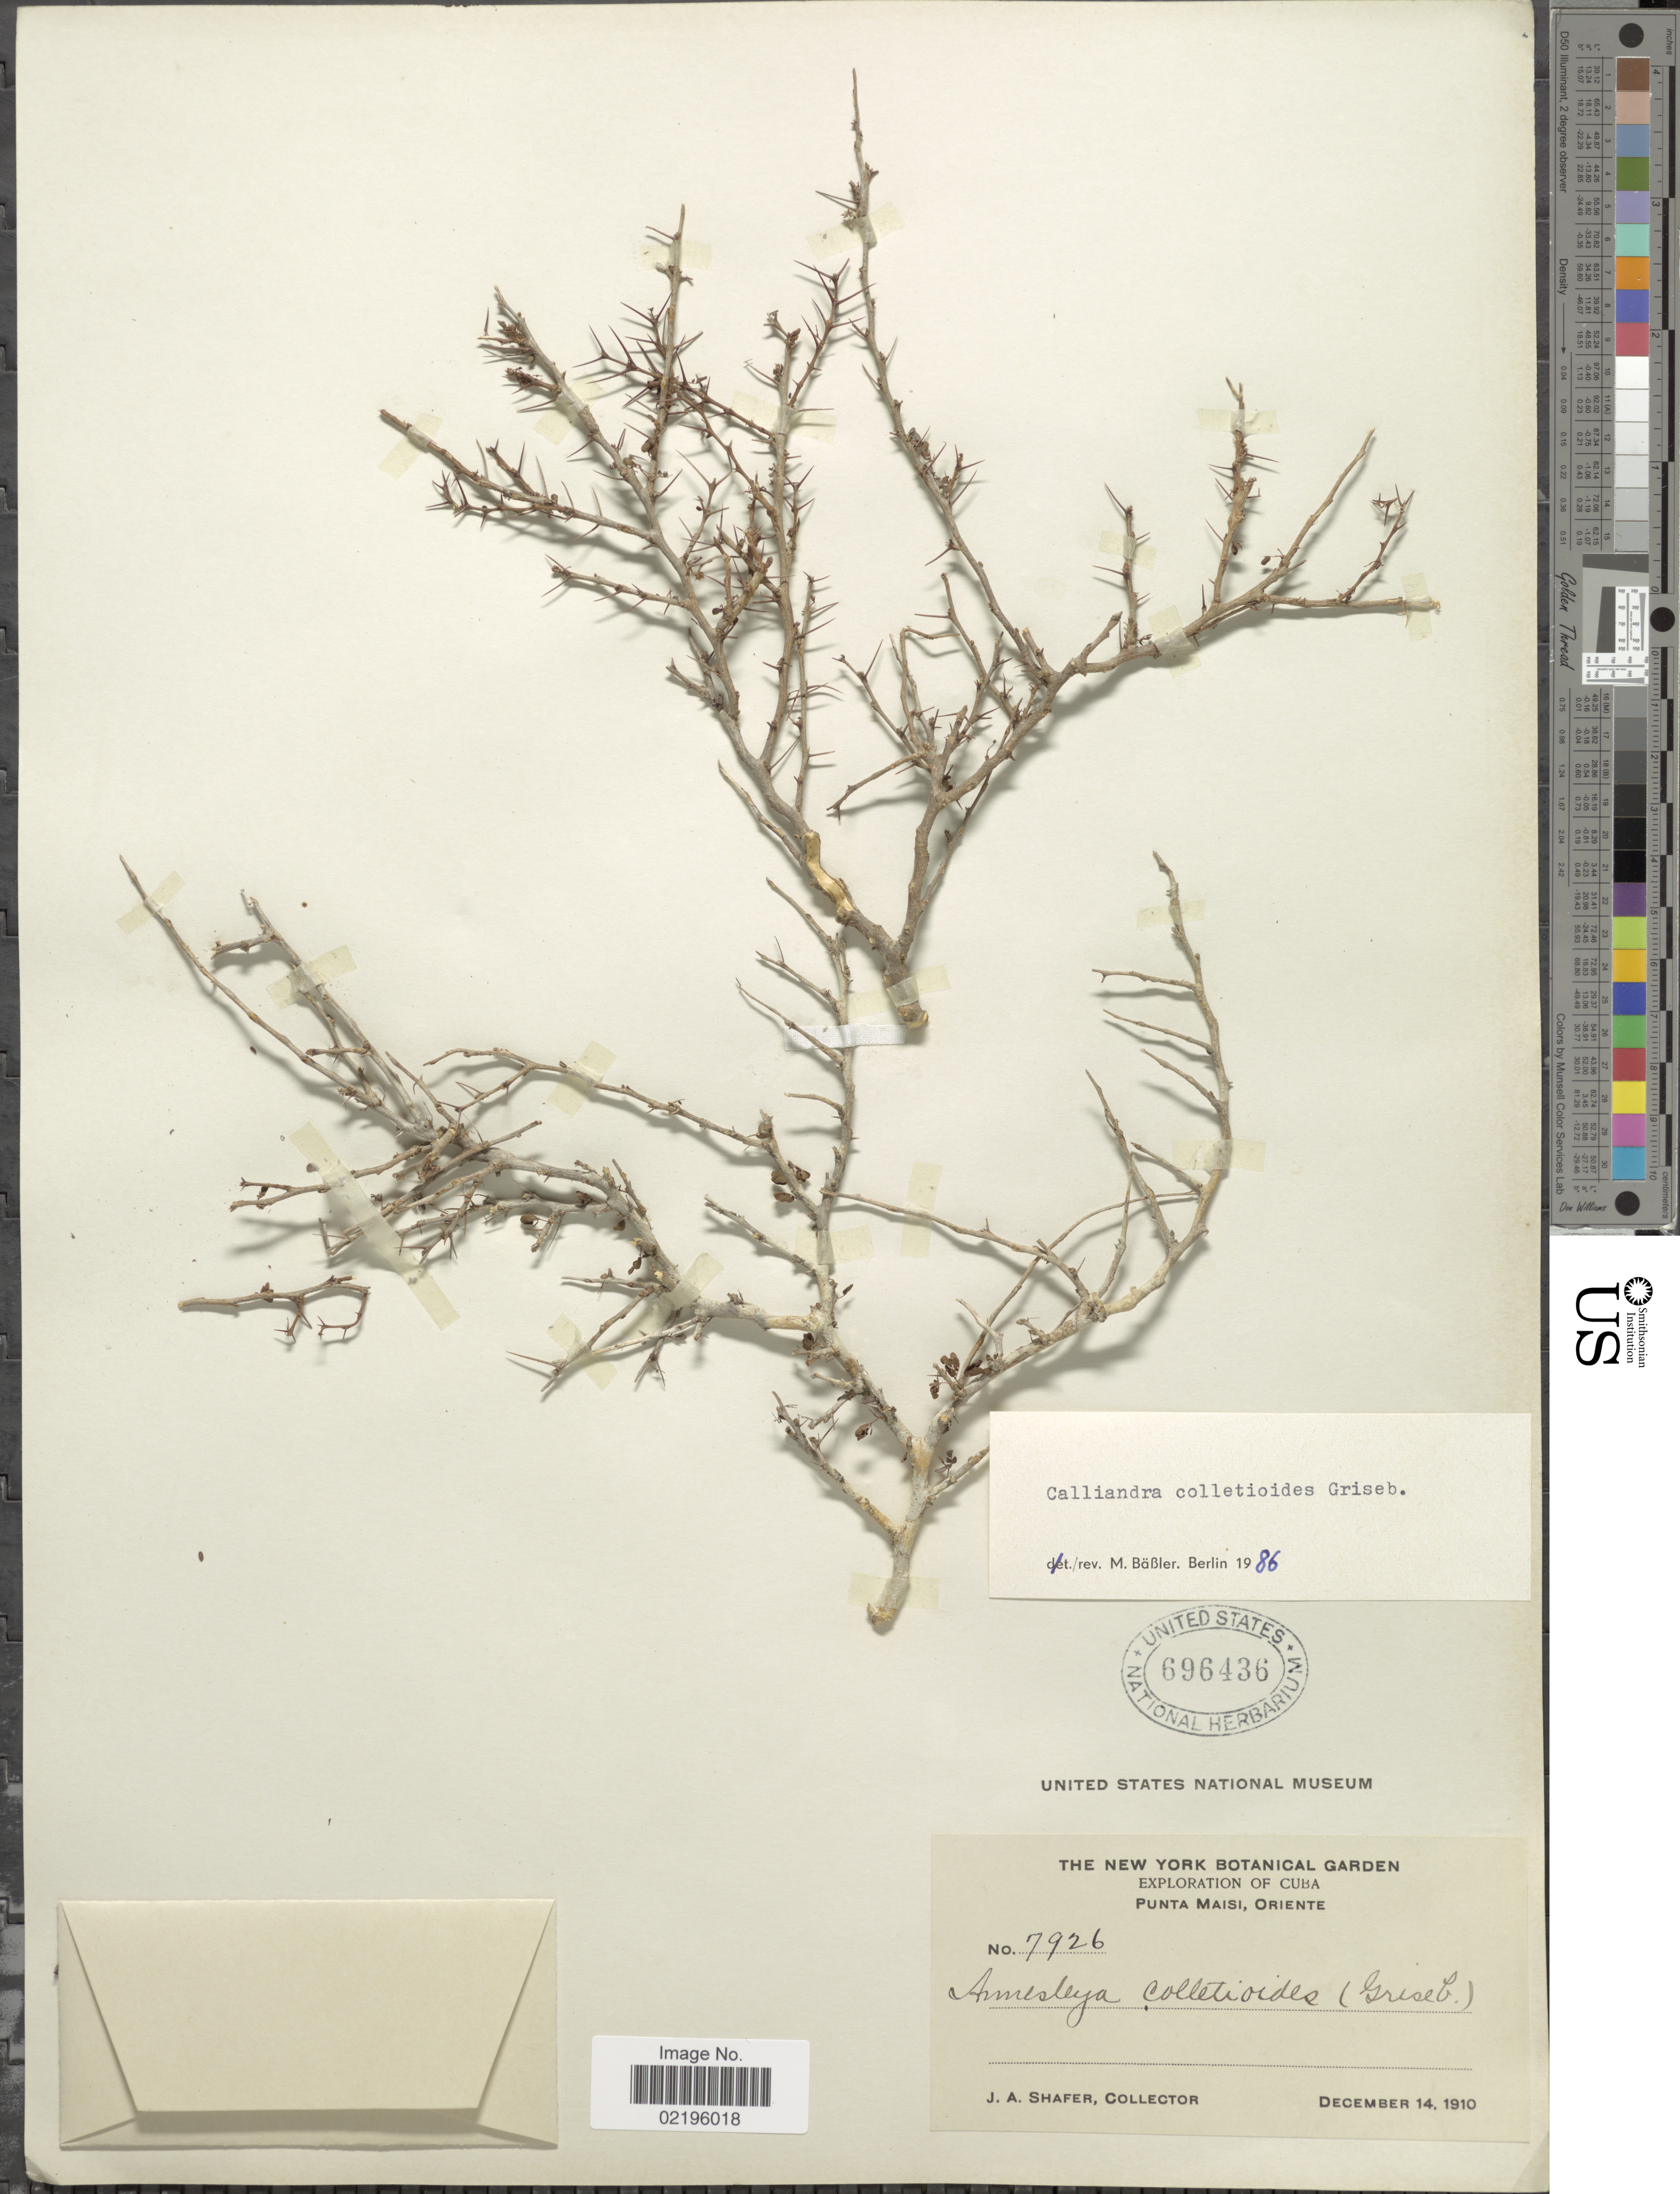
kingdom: Plantae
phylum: Tracheophyta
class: Magnoliopsida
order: Fabales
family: Fabaceae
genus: Calliandra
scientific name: Calliandra colletioides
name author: Griseb.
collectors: J. A. Shafer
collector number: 7926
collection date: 1910-12-14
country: Cuba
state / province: Oriente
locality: Punta Maisi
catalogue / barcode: US 696436